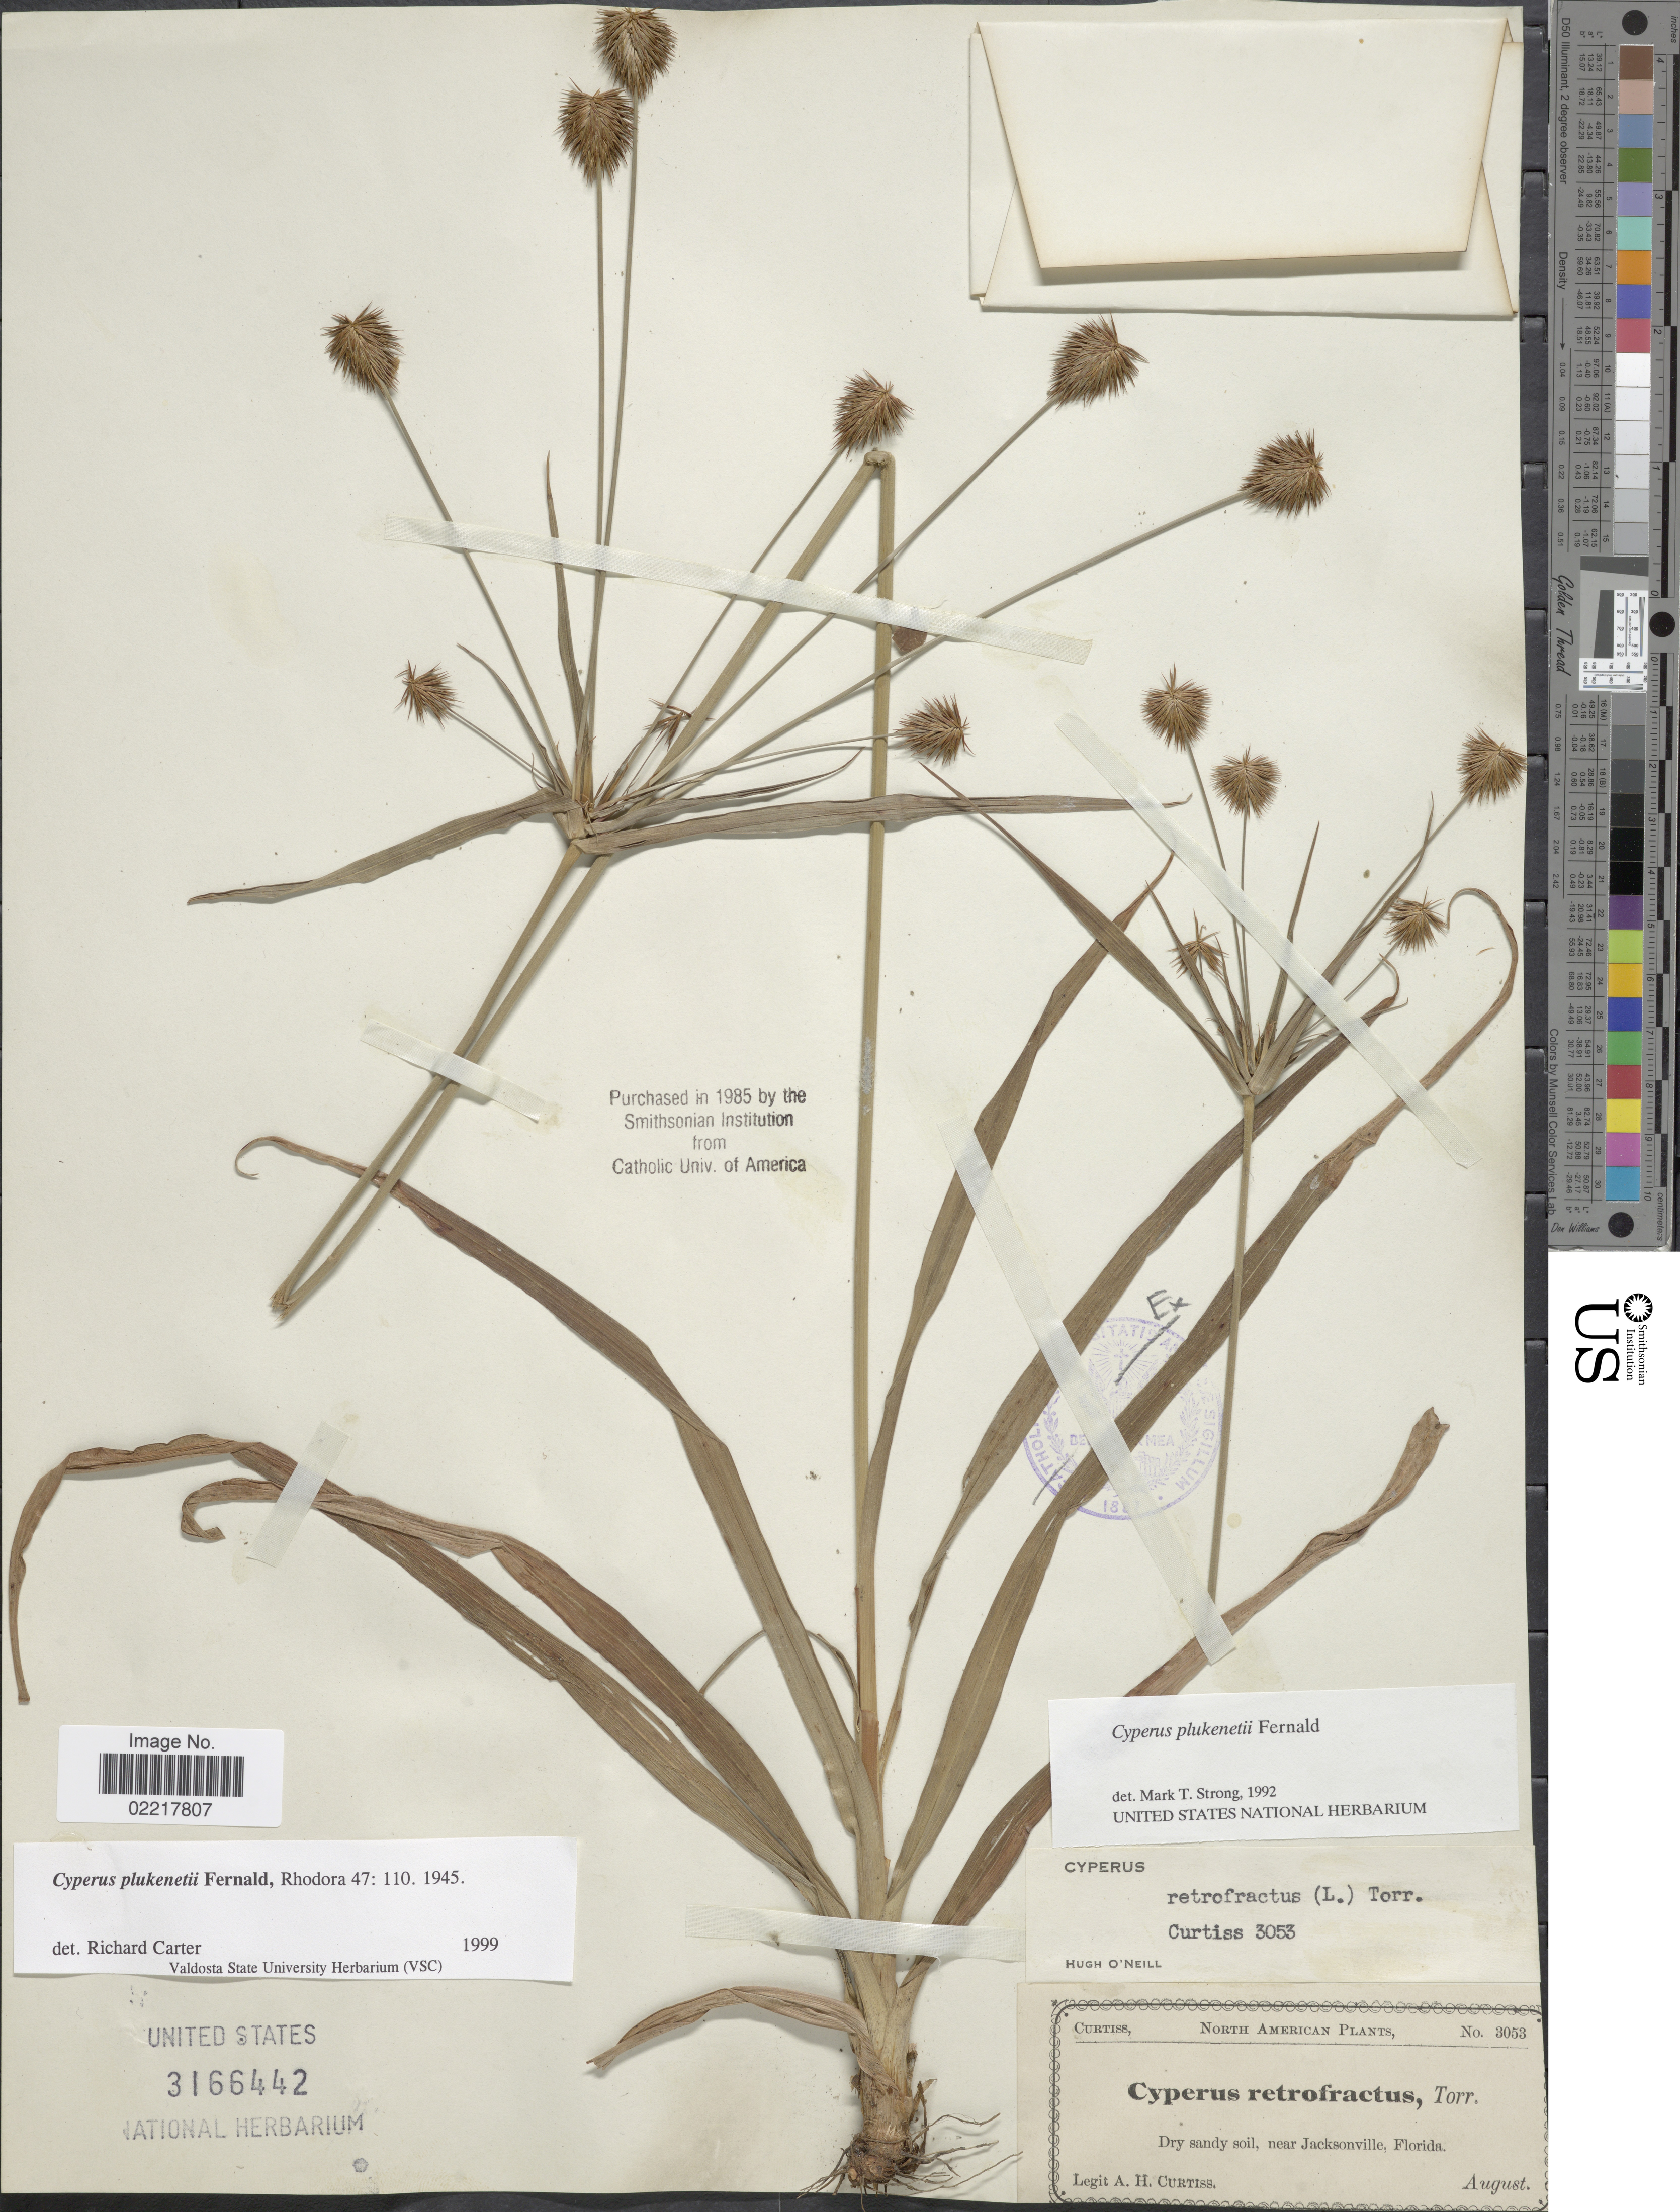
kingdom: Plantae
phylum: Tracheophyta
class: Liliopsida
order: Poales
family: Cyperaceae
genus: Cyperus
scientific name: Cyperus plukenetii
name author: Fernald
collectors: A. H. Curtiss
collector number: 3053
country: United States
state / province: Florida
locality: Near Jacksonville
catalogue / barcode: US 3166442